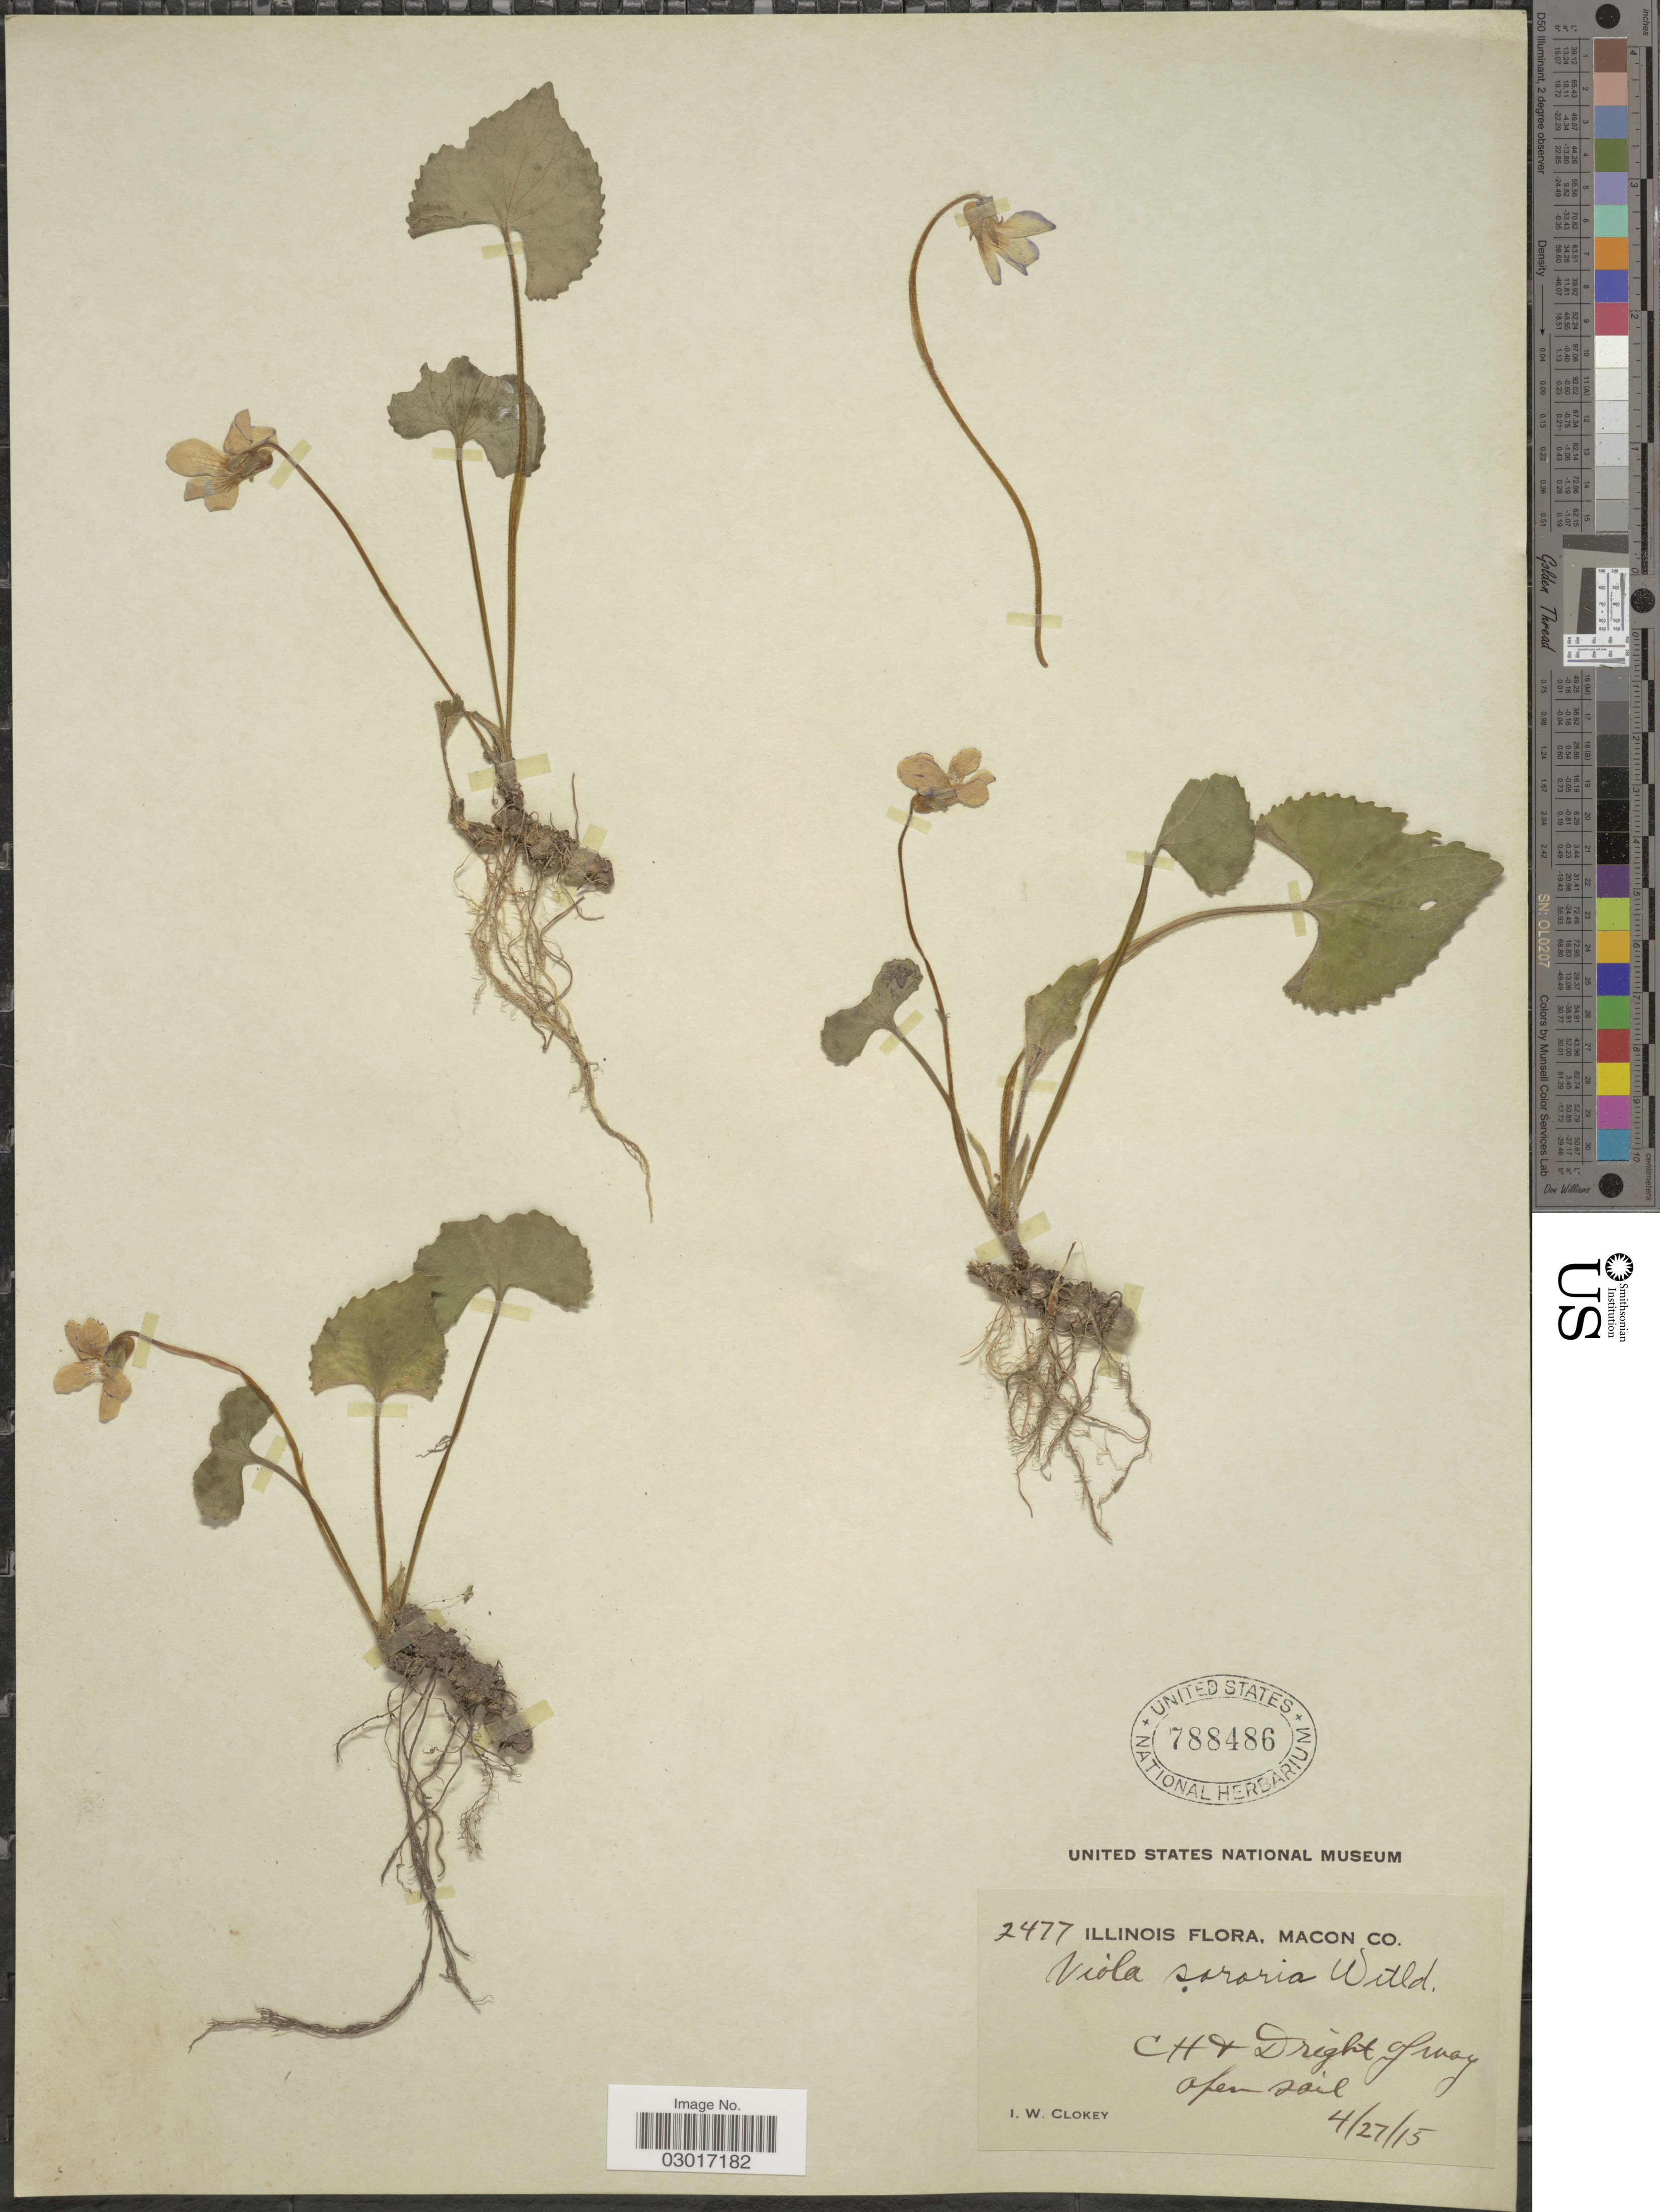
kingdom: Plantae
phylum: Tracheophyta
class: Magnoliopsida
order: Malpighiales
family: Violaceae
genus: Viola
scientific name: Viola sororia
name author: Willd.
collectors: I. W. Clokey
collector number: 2477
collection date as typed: Transcribed d/m/y: 27/4/15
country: United States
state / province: Illinois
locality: Macon Co. C.H. & D right of way.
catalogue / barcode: US 788486